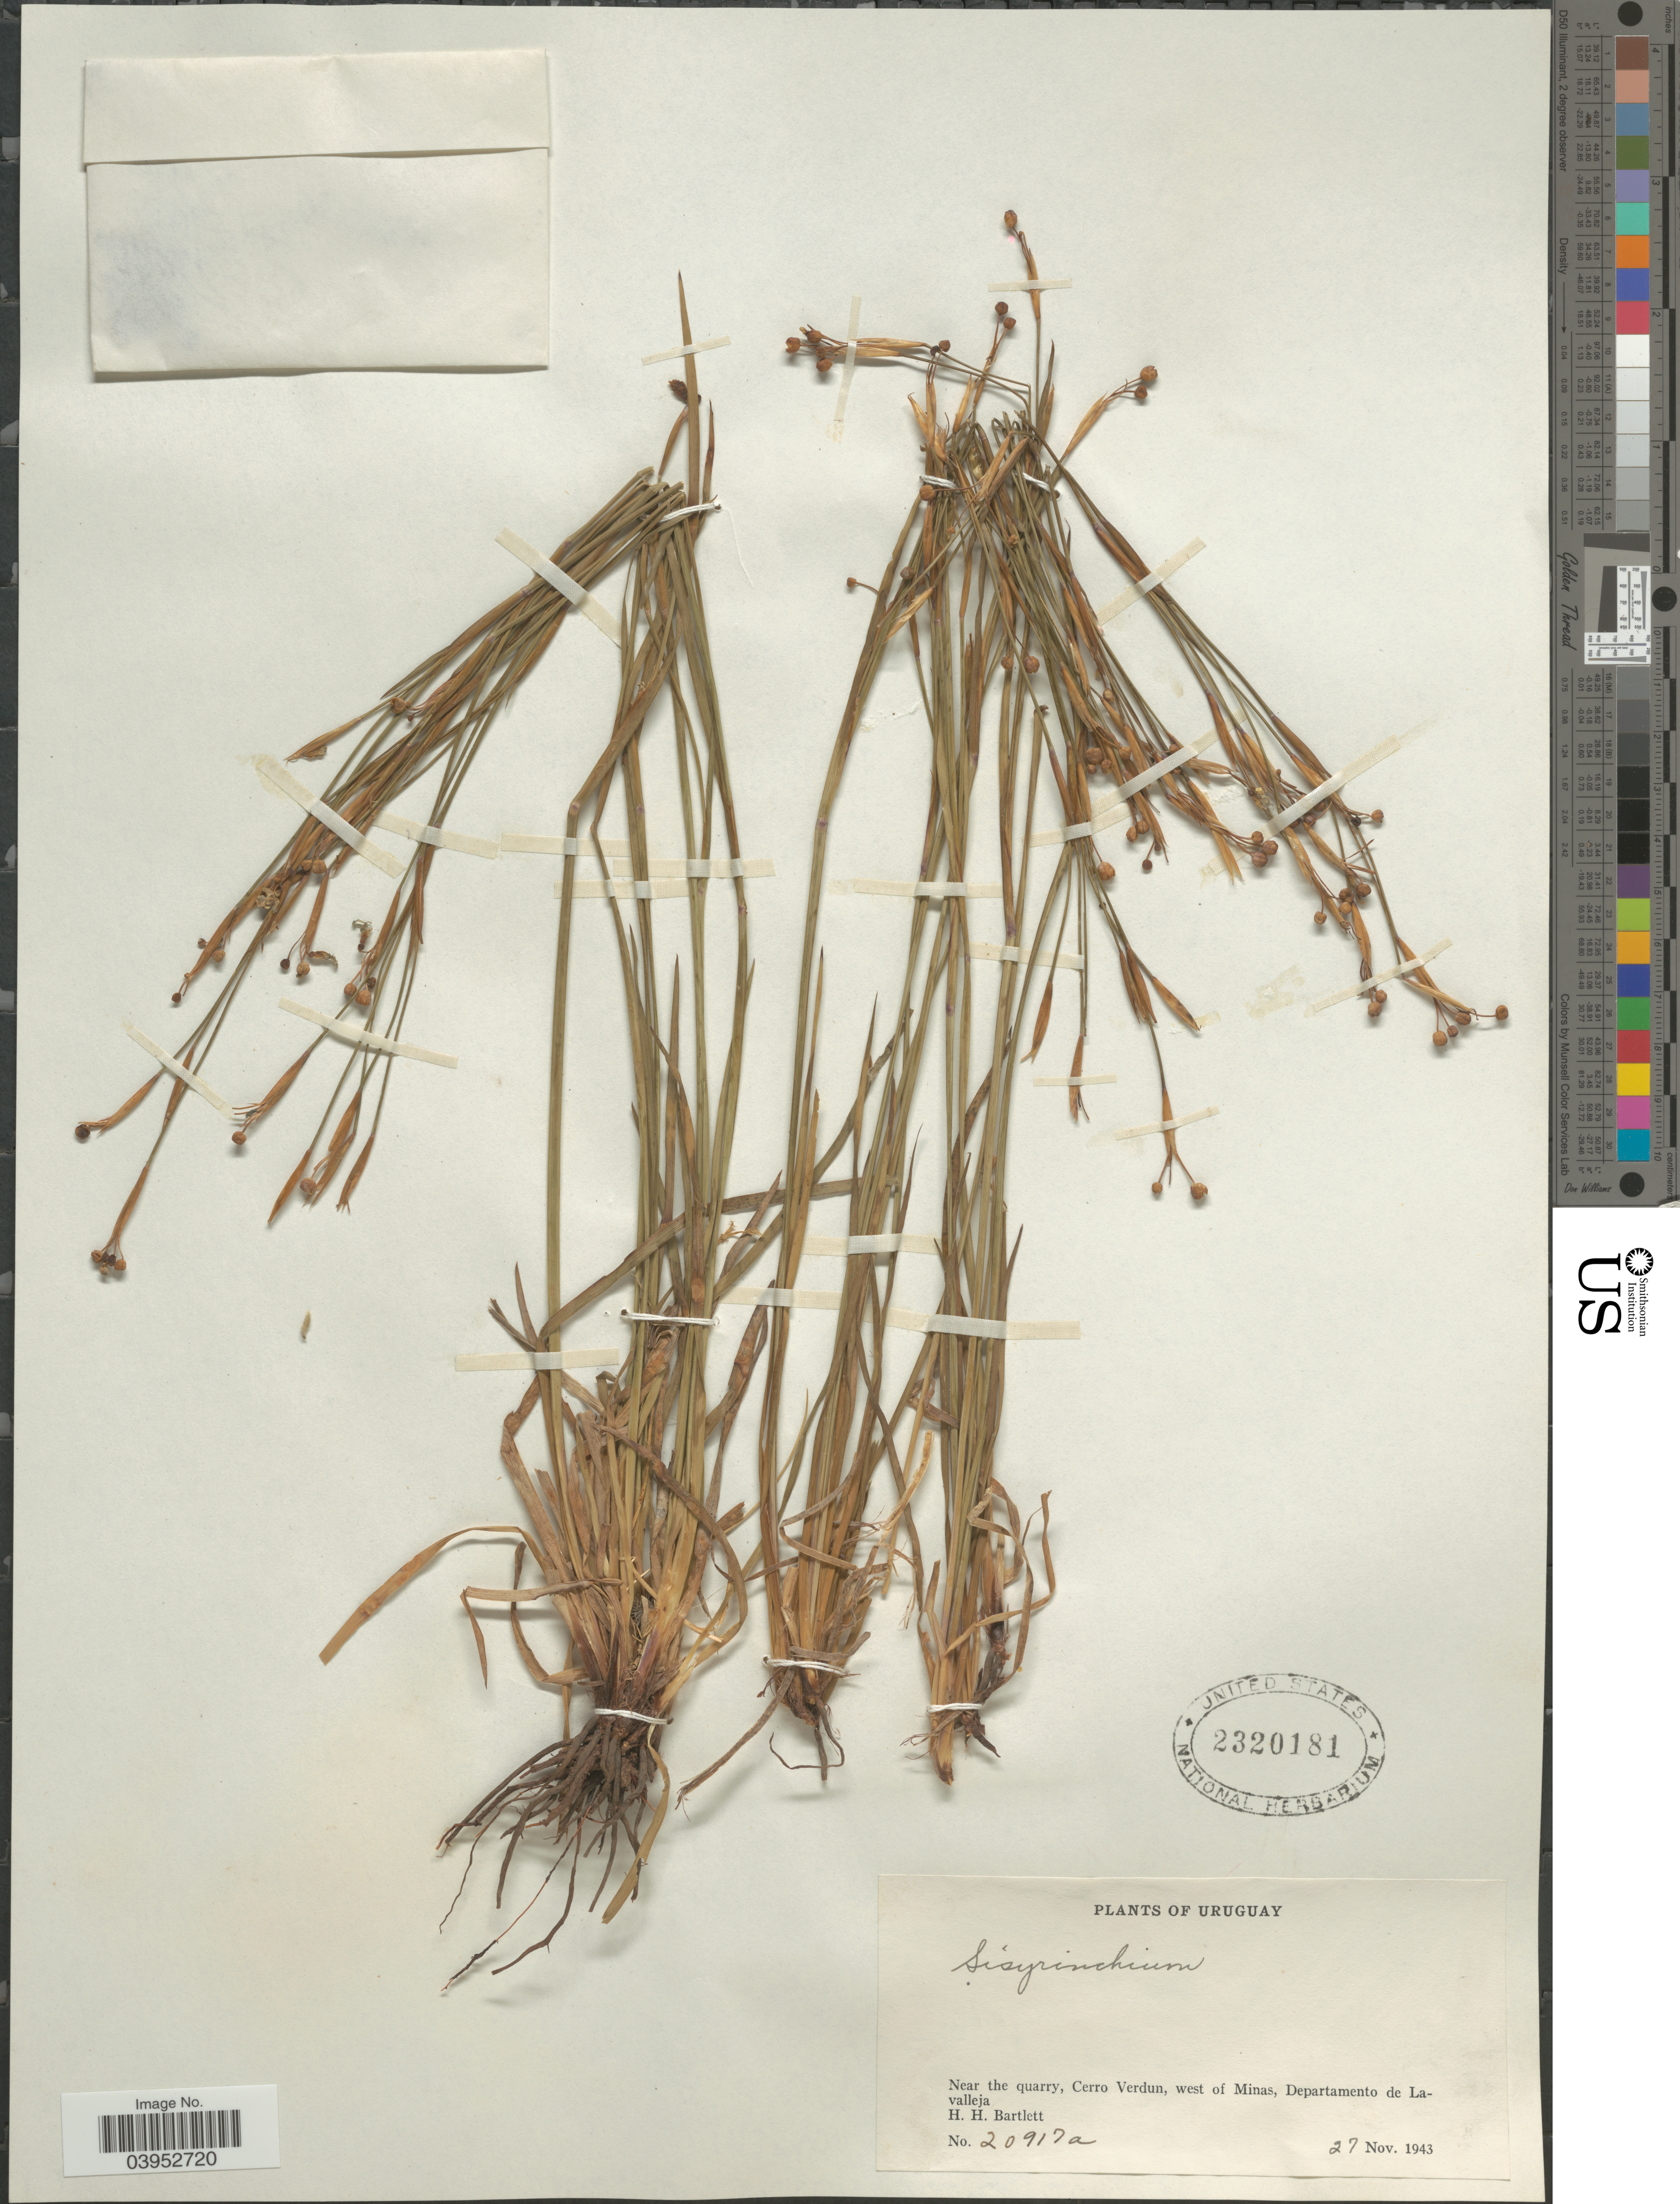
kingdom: Plantae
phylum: Tracheophyta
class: Liliopsida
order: Asparagales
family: Iridaceae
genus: Sisyrinchium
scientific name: Sisyrinchium sp.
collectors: H. H. Bartlett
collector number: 20917a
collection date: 1943-11-27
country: Uruguay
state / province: Lavalleja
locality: Near the quarry, Cerro Verdun, west of Minas, Departamento de Lavalleja.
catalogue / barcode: US 2320181